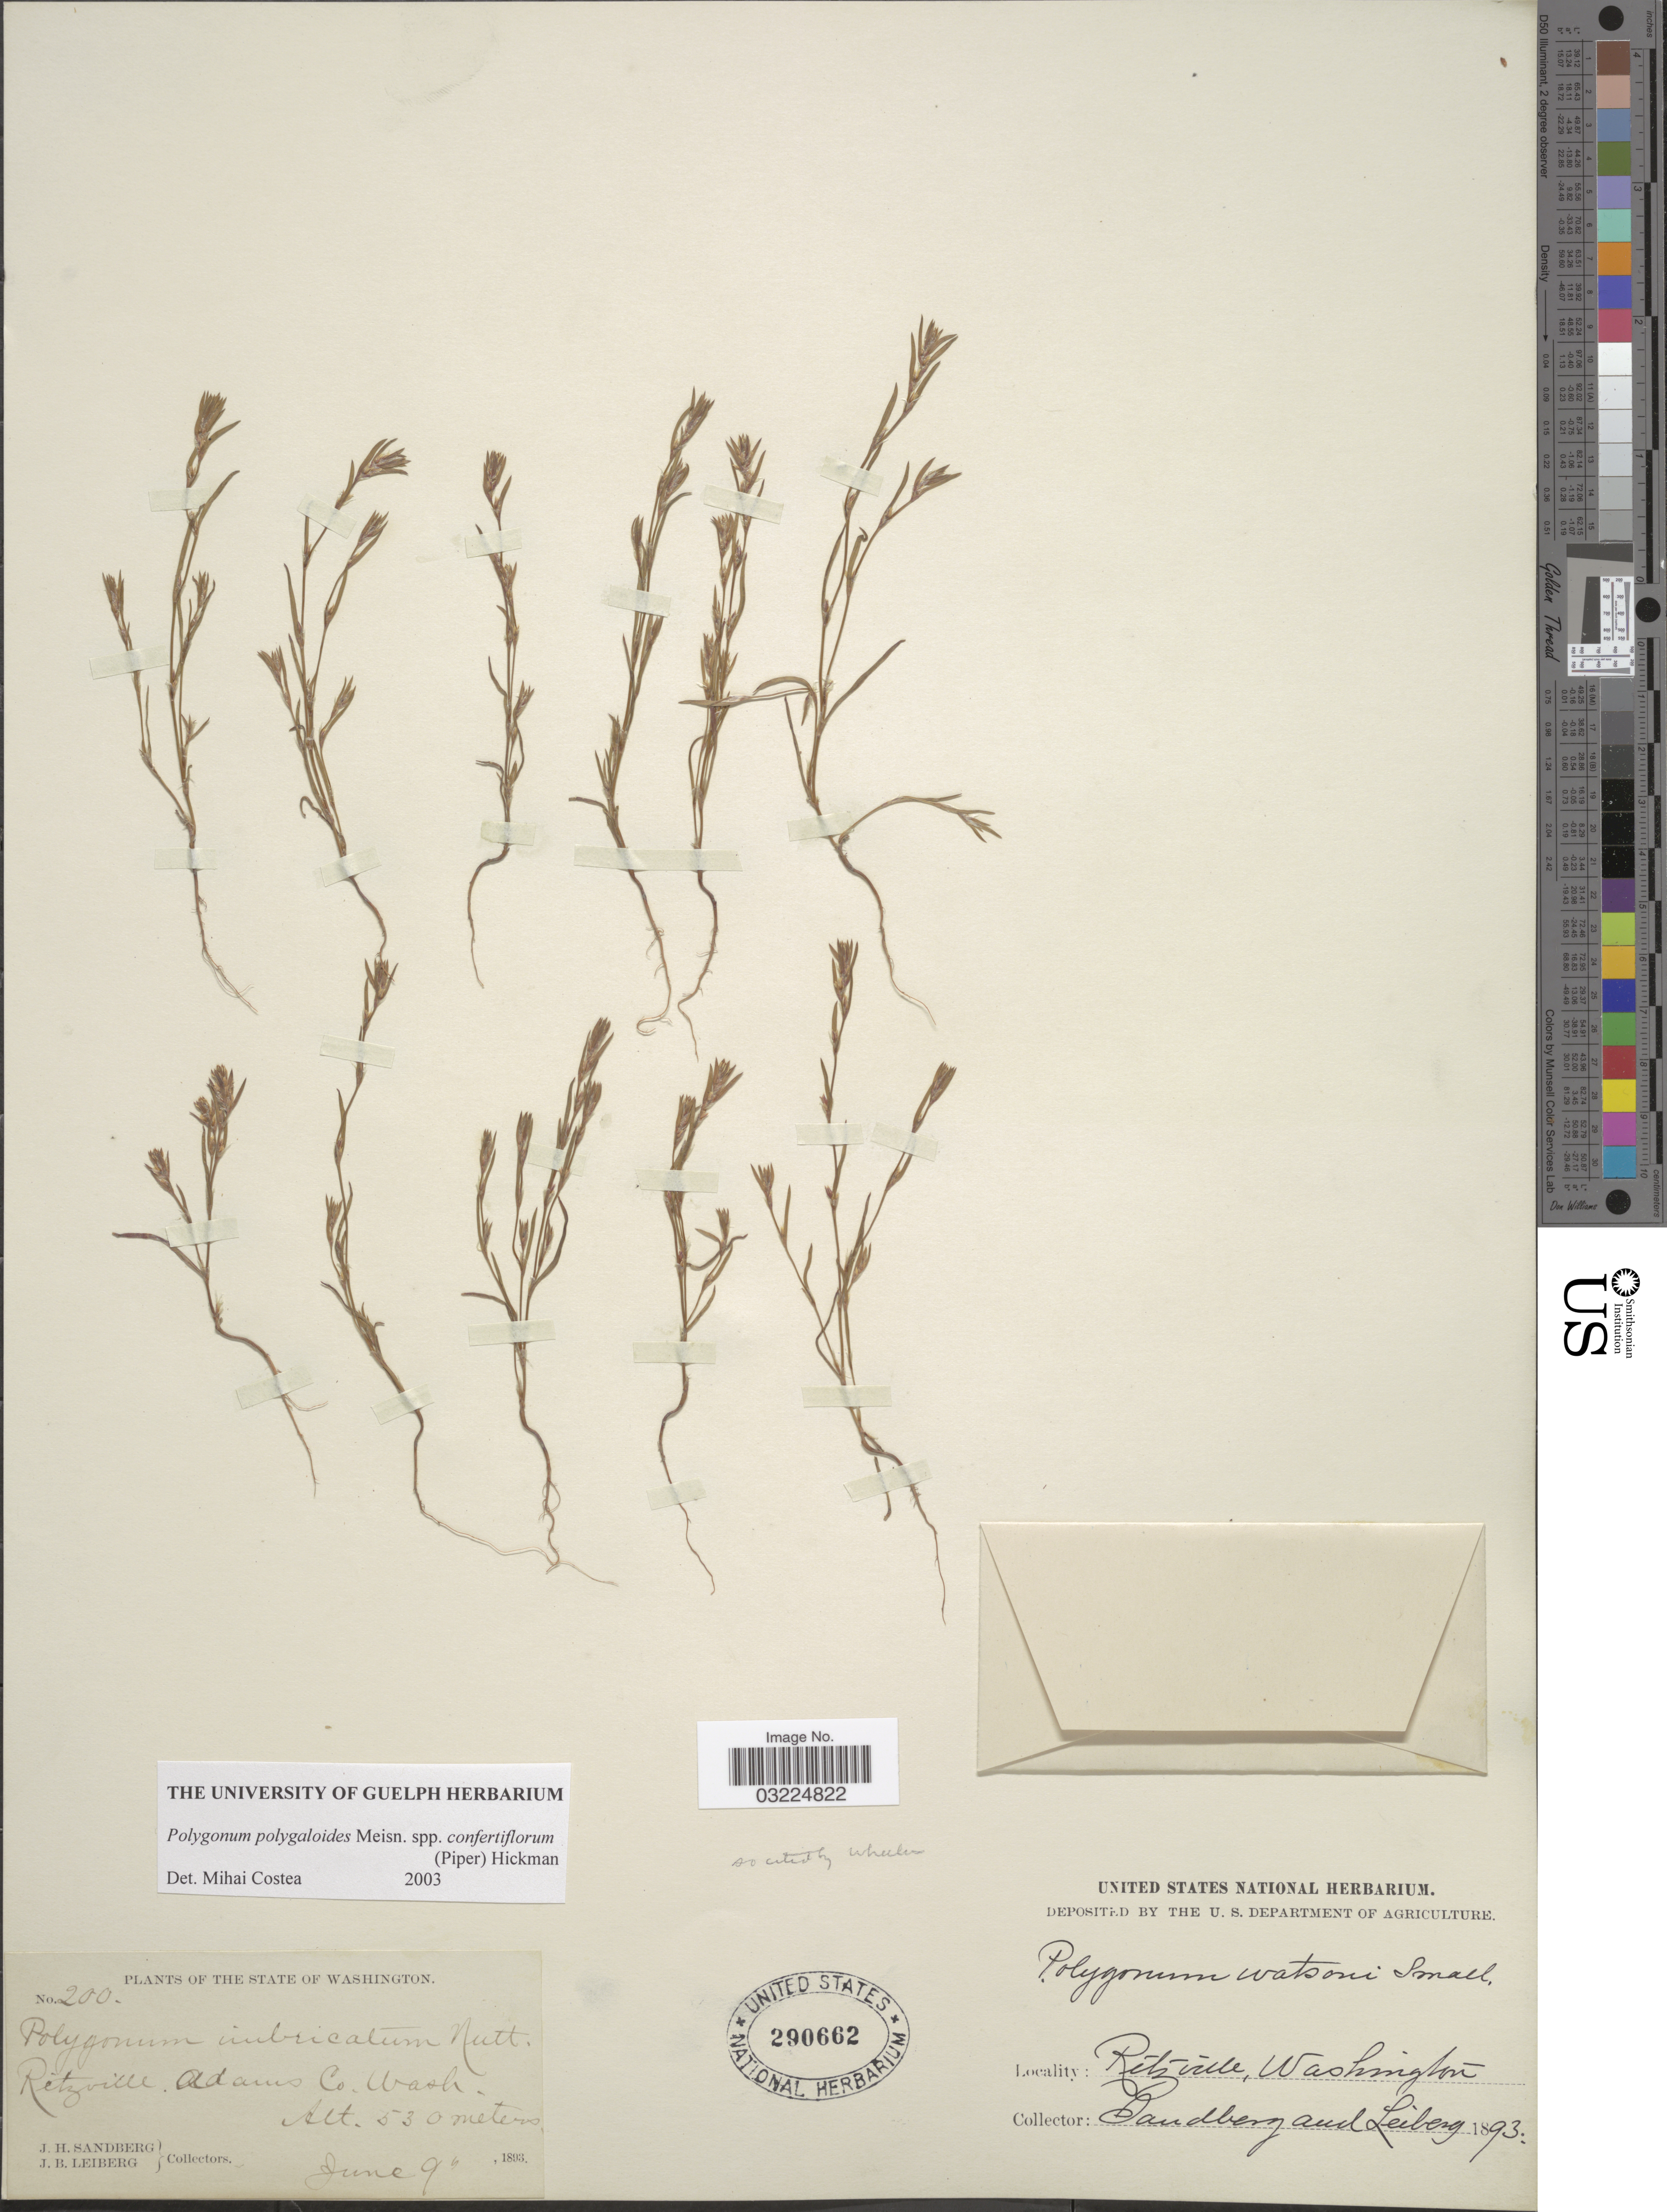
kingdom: Plantae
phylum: Tracheophyta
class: Magnoliopsida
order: Caryophyllales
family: Polygonaceae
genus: Polygonum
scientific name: Polygonum polygaloides subsp. confertiflorum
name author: (Nutt. ex Piper) Hickman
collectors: J. H. Sandberg & J. B. Leiberg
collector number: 200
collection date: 1893-06-09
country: United States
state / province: Washington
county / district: Adams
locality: Ritzville, Adams Co.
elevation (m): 530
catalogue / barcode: US 290662